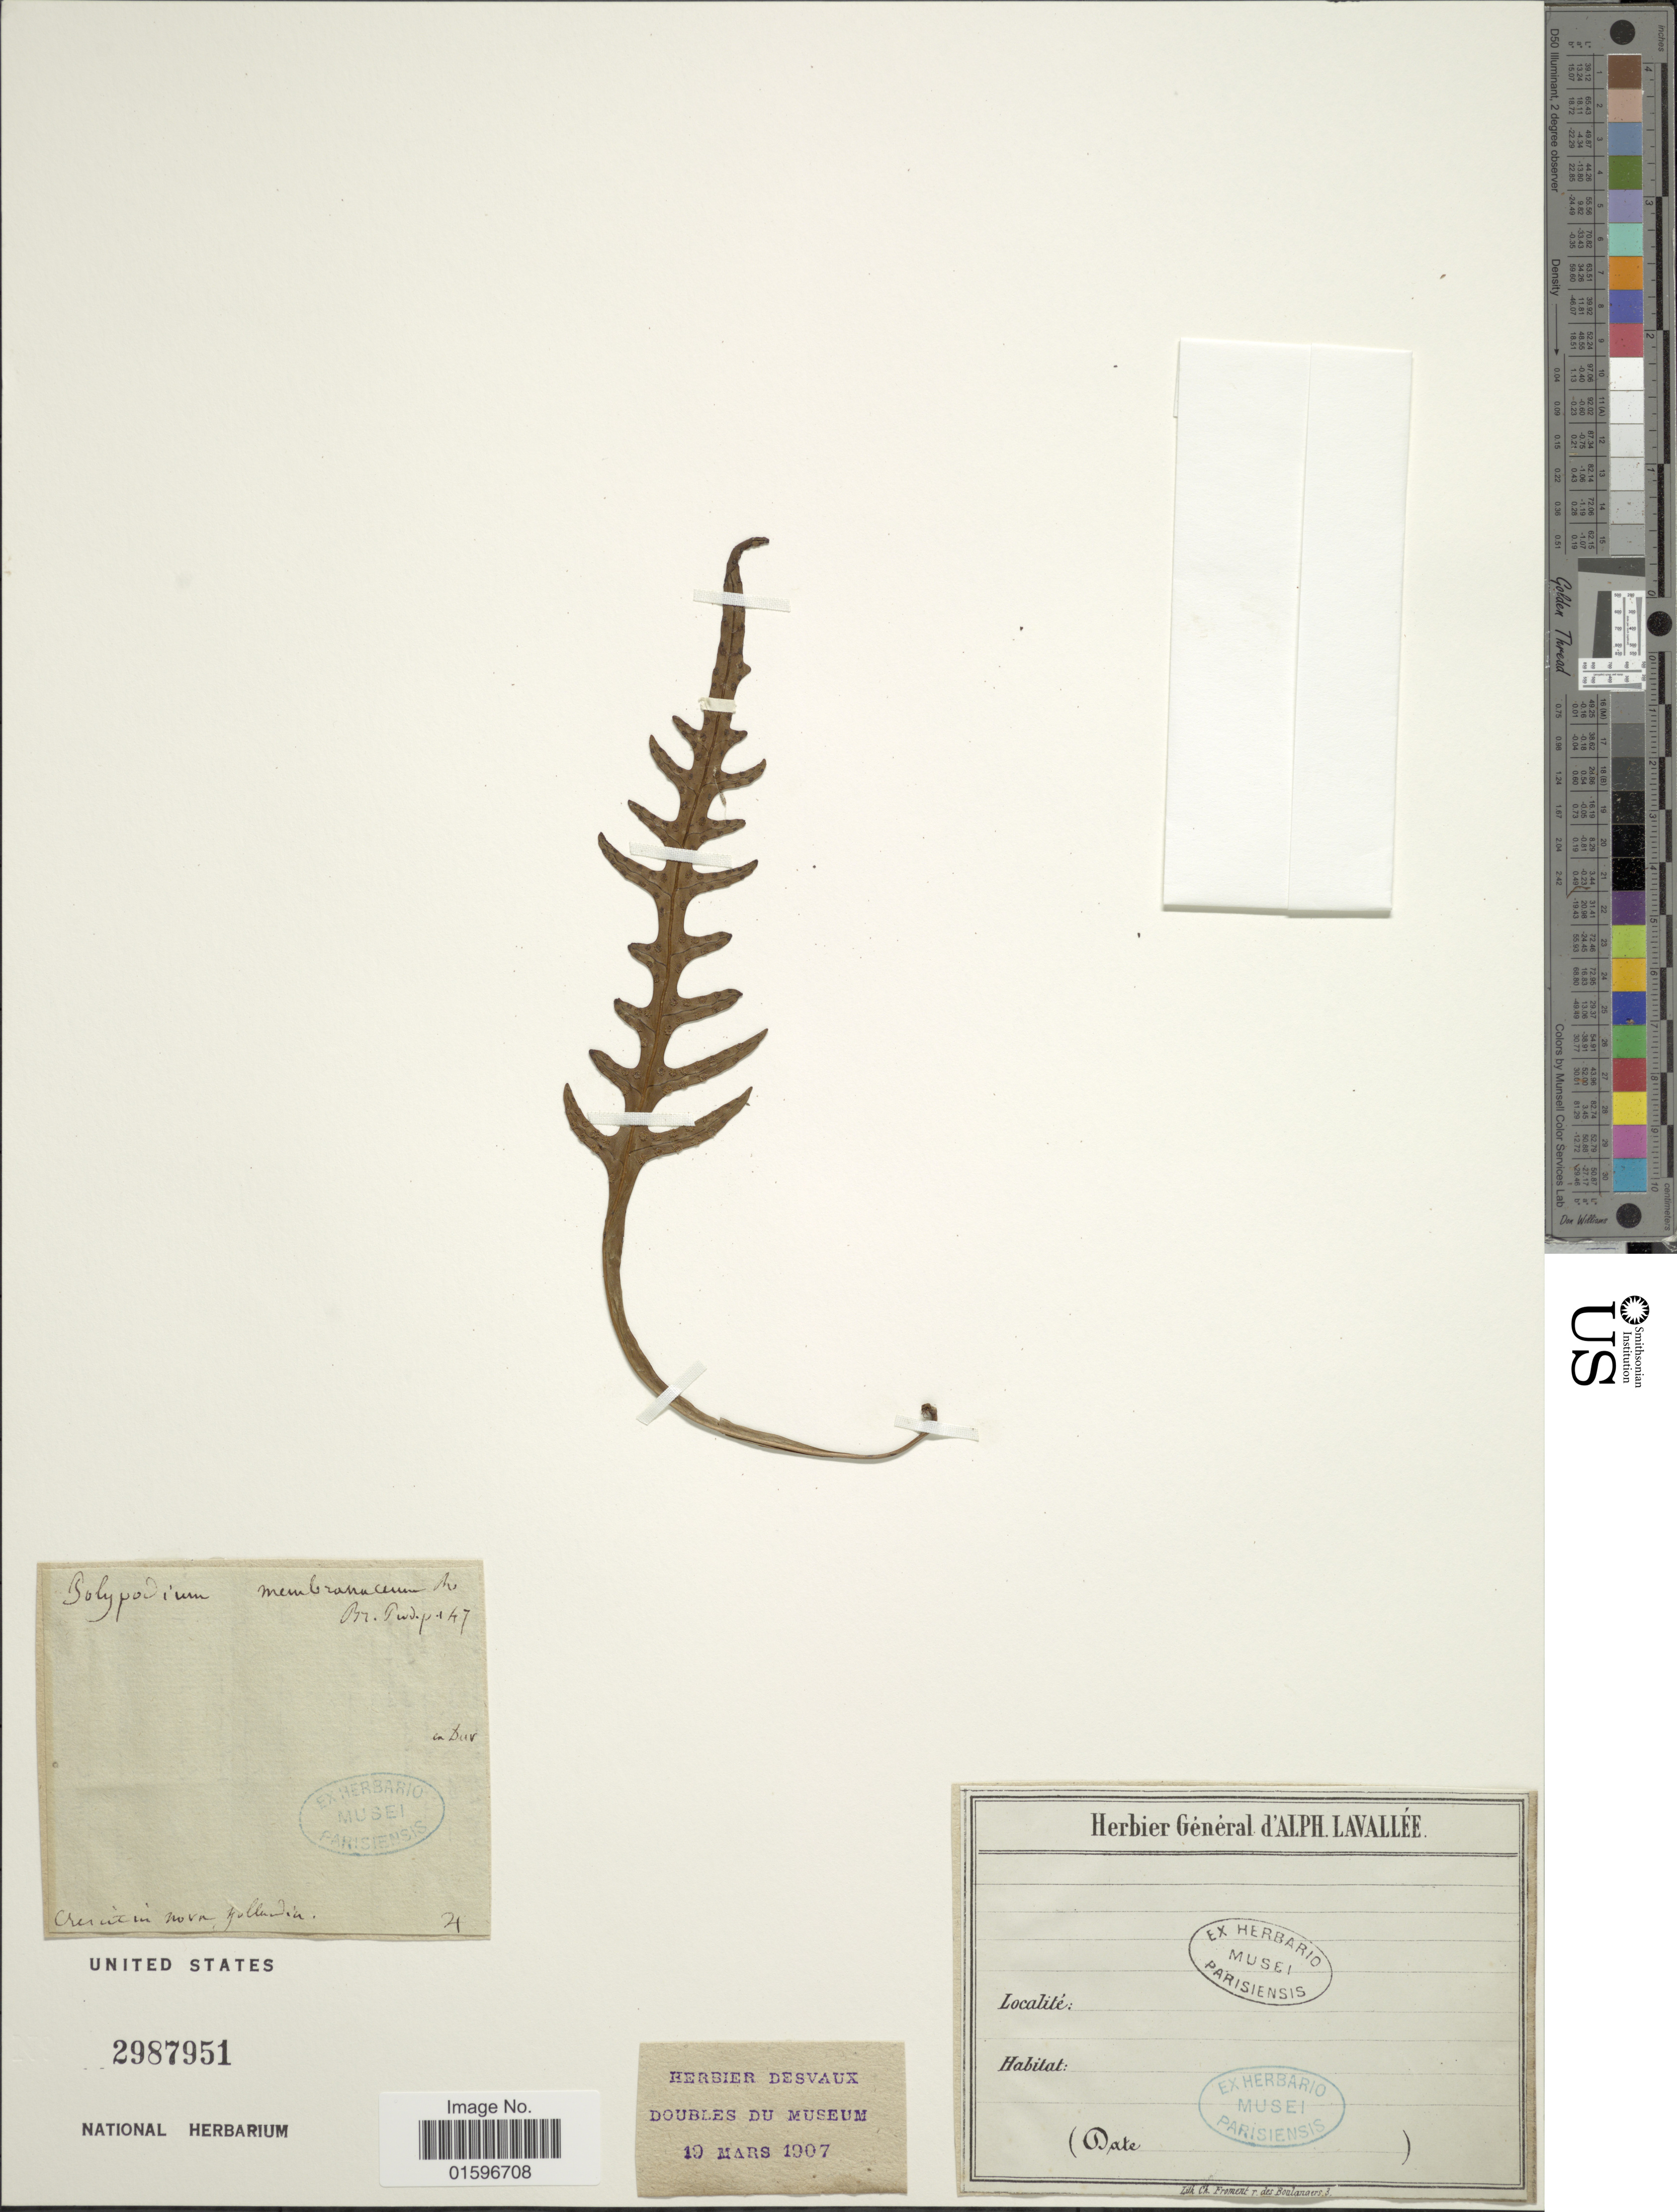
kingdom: Plantae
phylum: Tracheophyta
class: Polypodiopsida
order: Polypodiales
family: Polypodiaceae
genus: Polypodium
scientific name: Polypodium membranaceum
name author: D. Don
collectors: ex herb. Mus. Paris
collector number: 24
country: New Zealand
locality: Nova Zullandia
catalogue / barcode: US 2987951